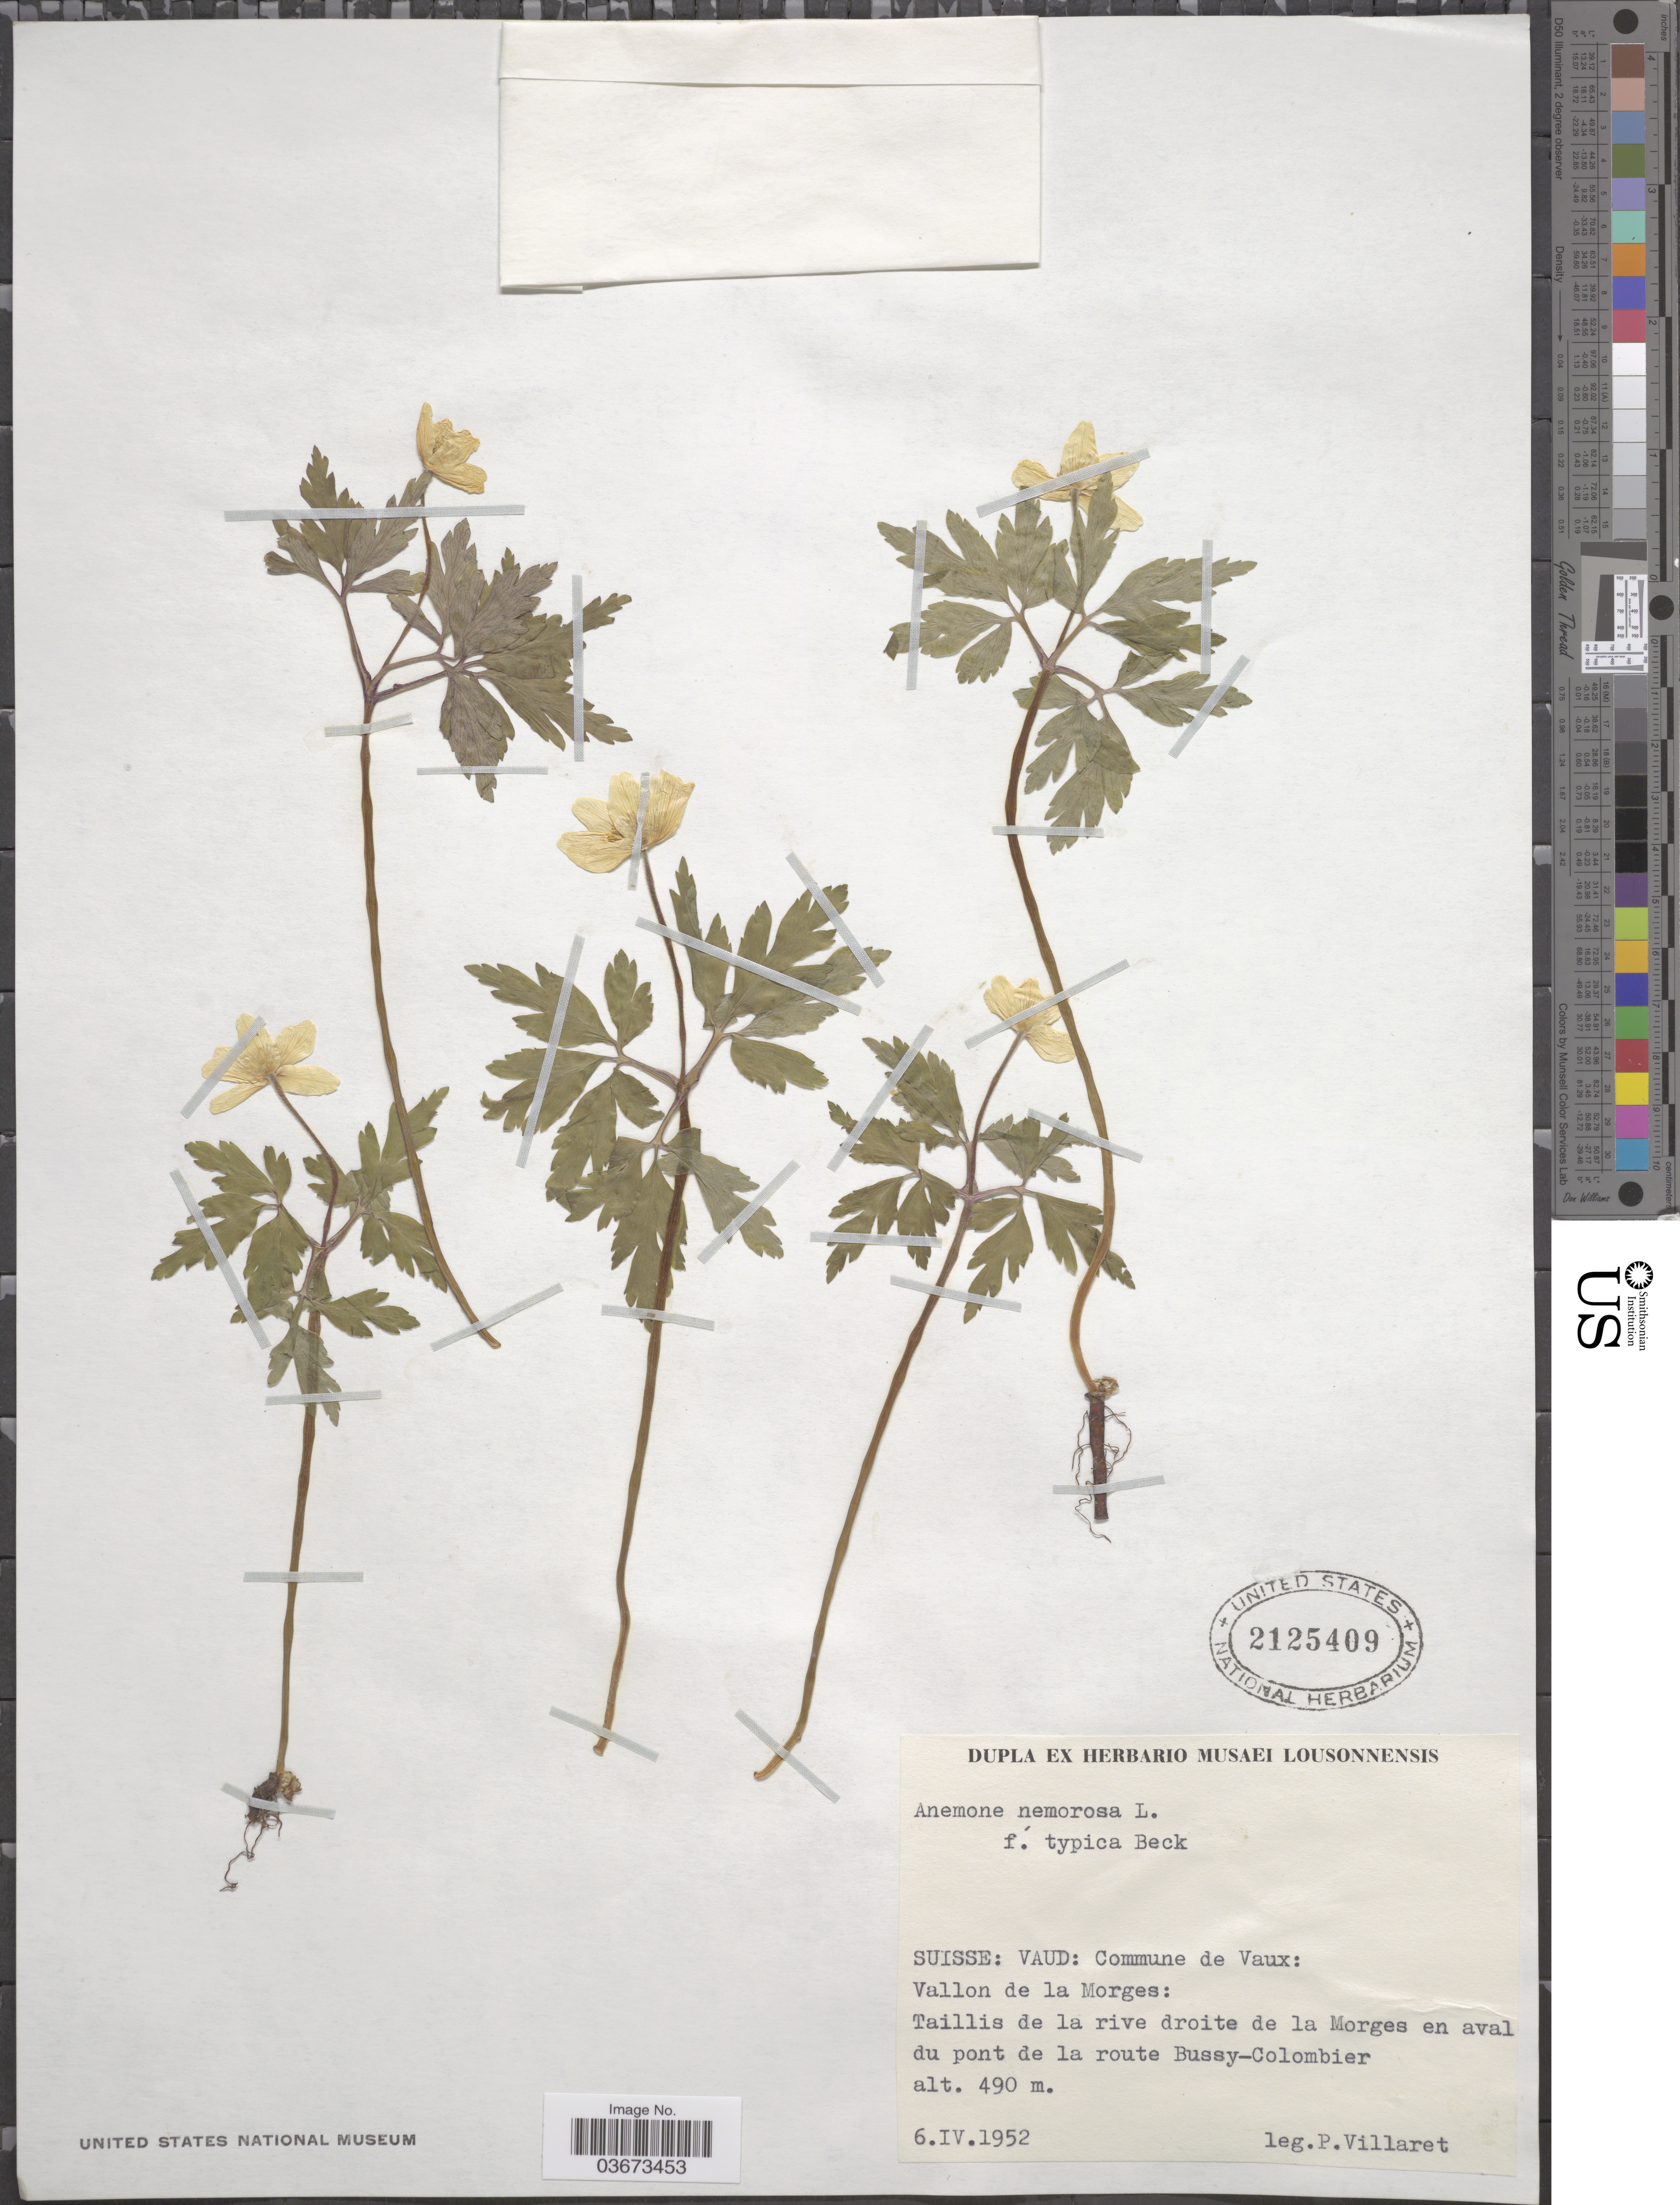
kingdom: Plantae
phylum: Tracheophyta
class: Magnoliopsida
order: Ranunculales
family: Ranunculaceae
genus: Anemone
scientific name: Anemone nemorosa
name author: L.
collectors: P. Villaret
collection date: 1952-04-06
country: Switzerland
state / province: Vaud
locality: Suisse: Commune de Vaux: Vallon de la Morges: Taillis de la rive droite de la Morges en aval du pont de la route Bussy-Colombier.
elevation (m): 490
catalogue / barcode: US 2125409